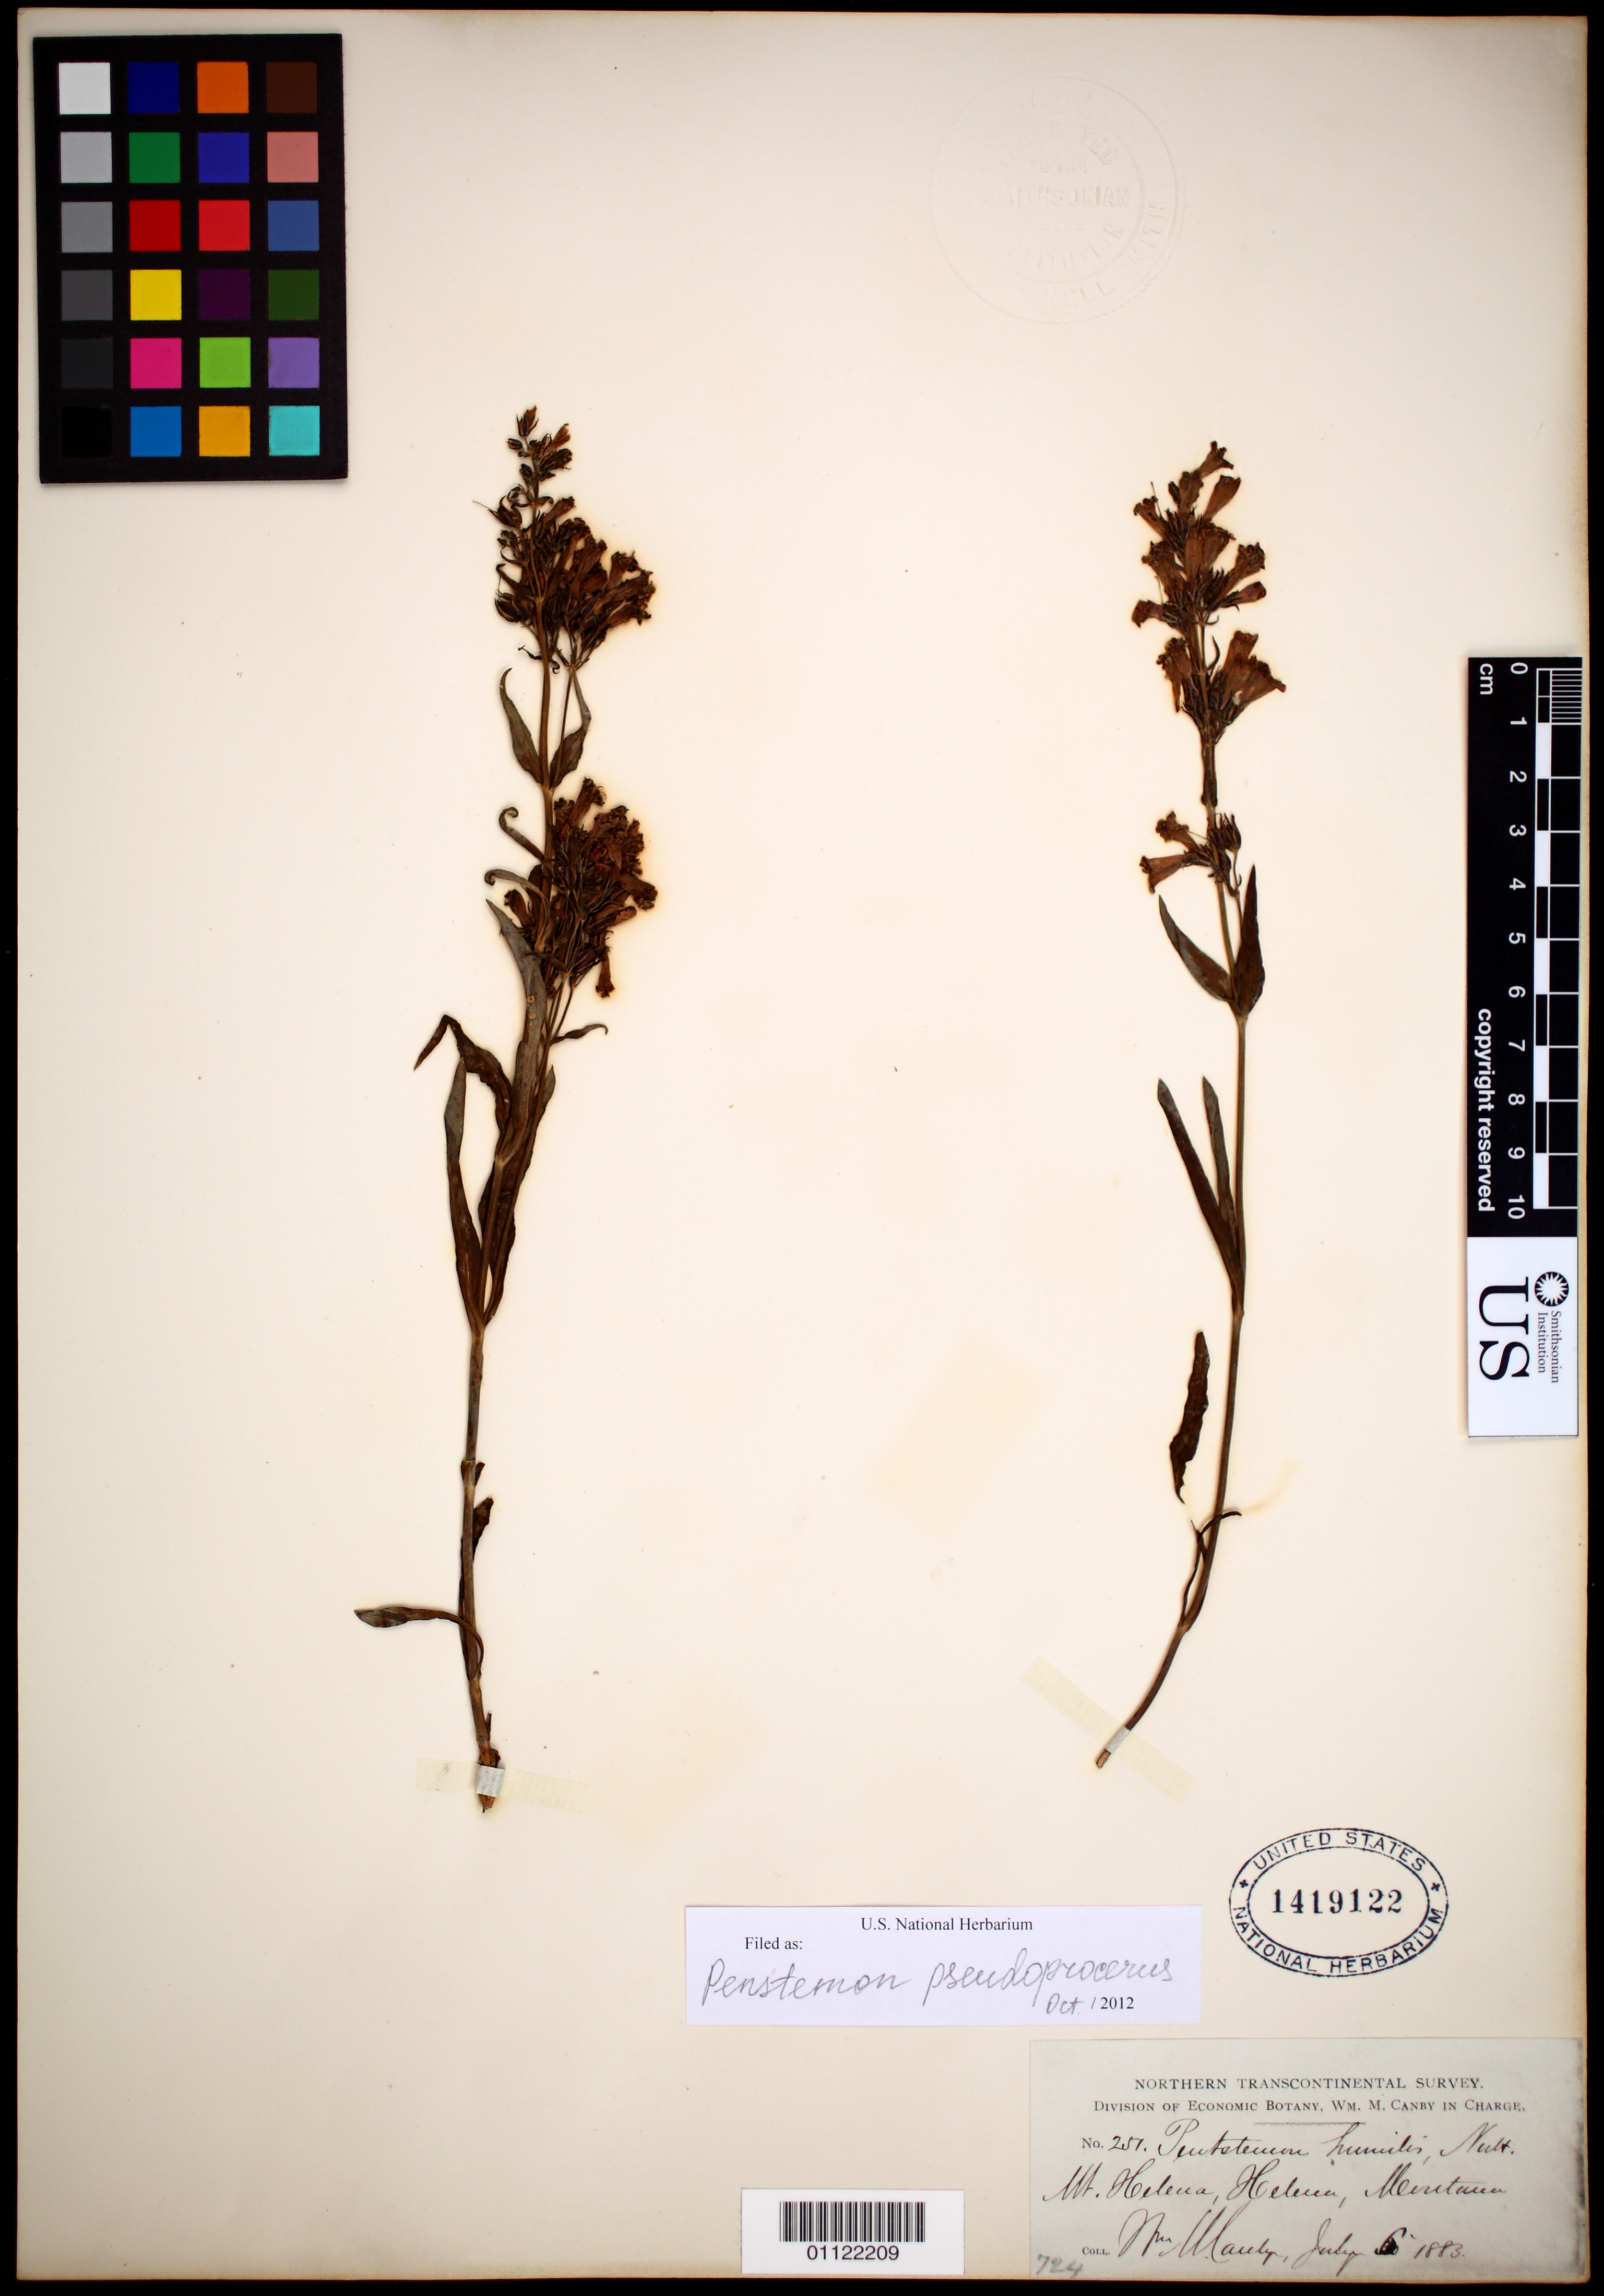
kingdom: Plantae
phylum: Tracheophyta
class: Magnoliopsida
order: Lamiales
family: Plantaginaceae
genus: Penstemon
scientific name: Penstemon pseudoprocerus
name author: Rydb.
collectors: W. M. Canby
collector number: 251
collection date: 1883-07-06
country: United States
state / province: Montana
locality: Mt. Helena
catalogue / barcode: US 1419122